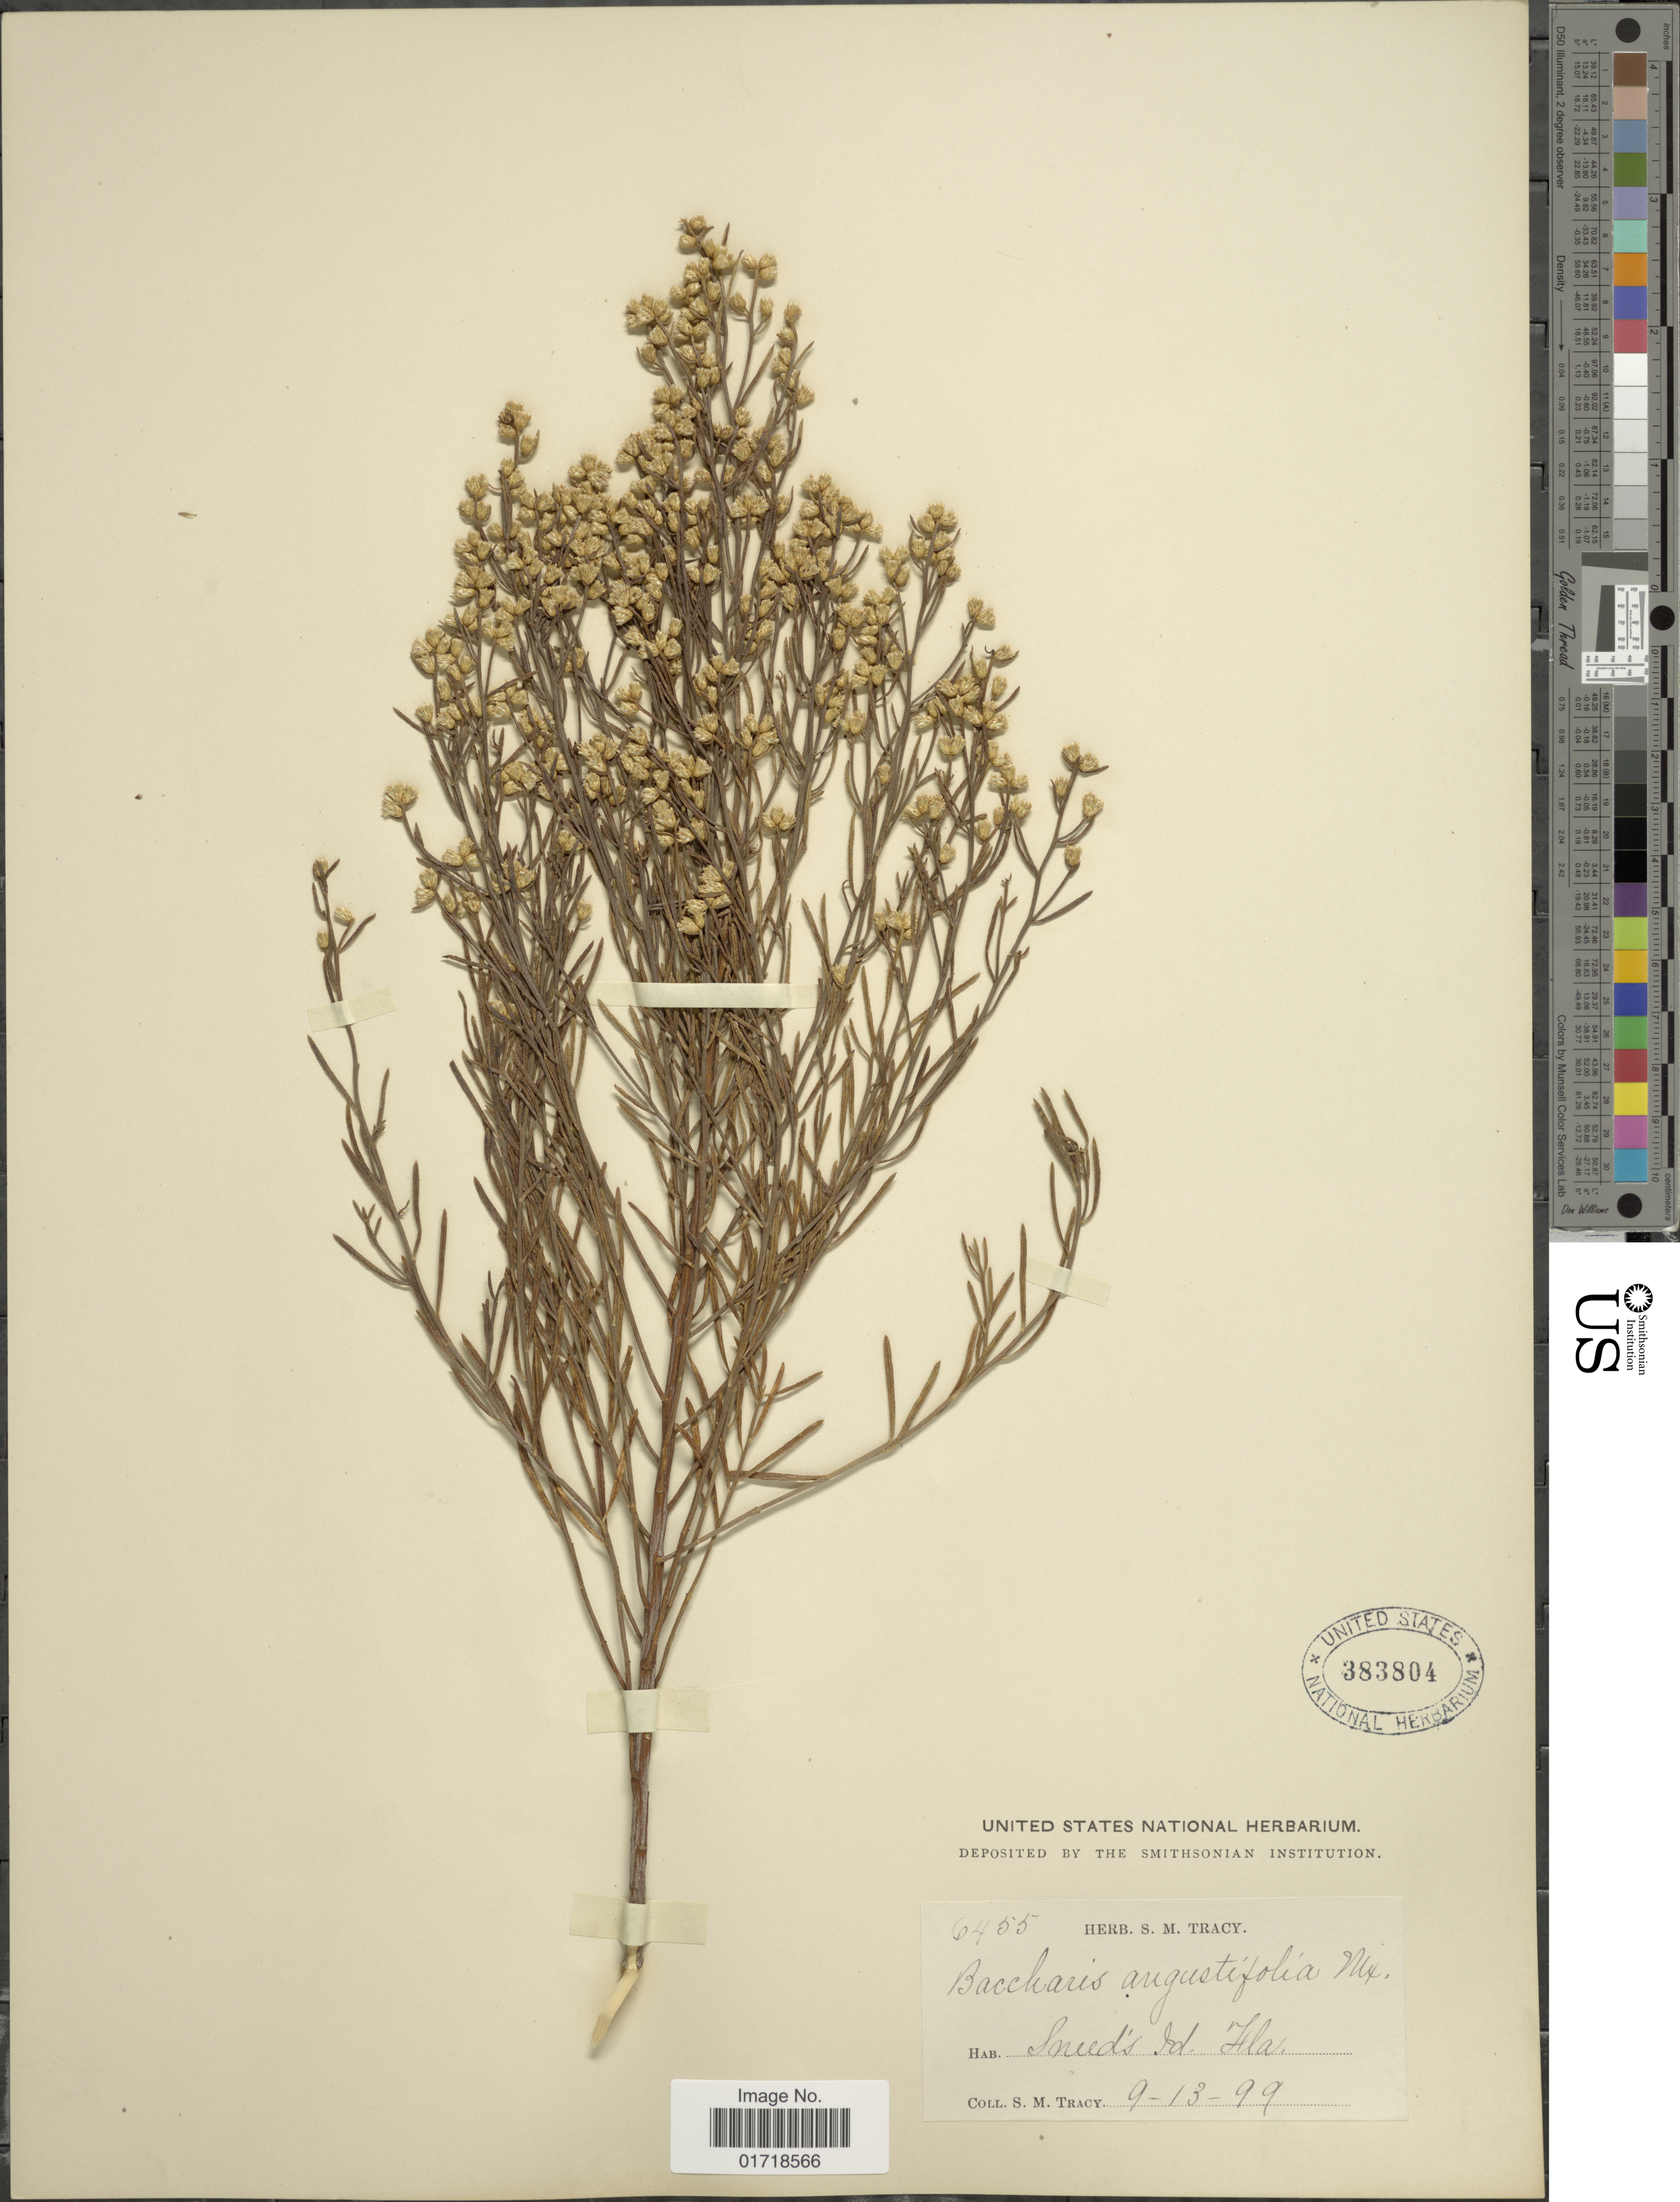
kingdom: Plantae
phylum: Tracheophyta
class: Magnoliopsida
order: Asterales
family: Asteraceae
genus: Baccharis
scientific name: Baccharis angustifolia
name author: Michx.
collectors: S. M. Tracy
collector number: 6455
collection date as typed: Transcribed d/m/y: 13/9/99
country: United States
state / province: Florida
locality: Sneads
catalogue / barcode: US 383804